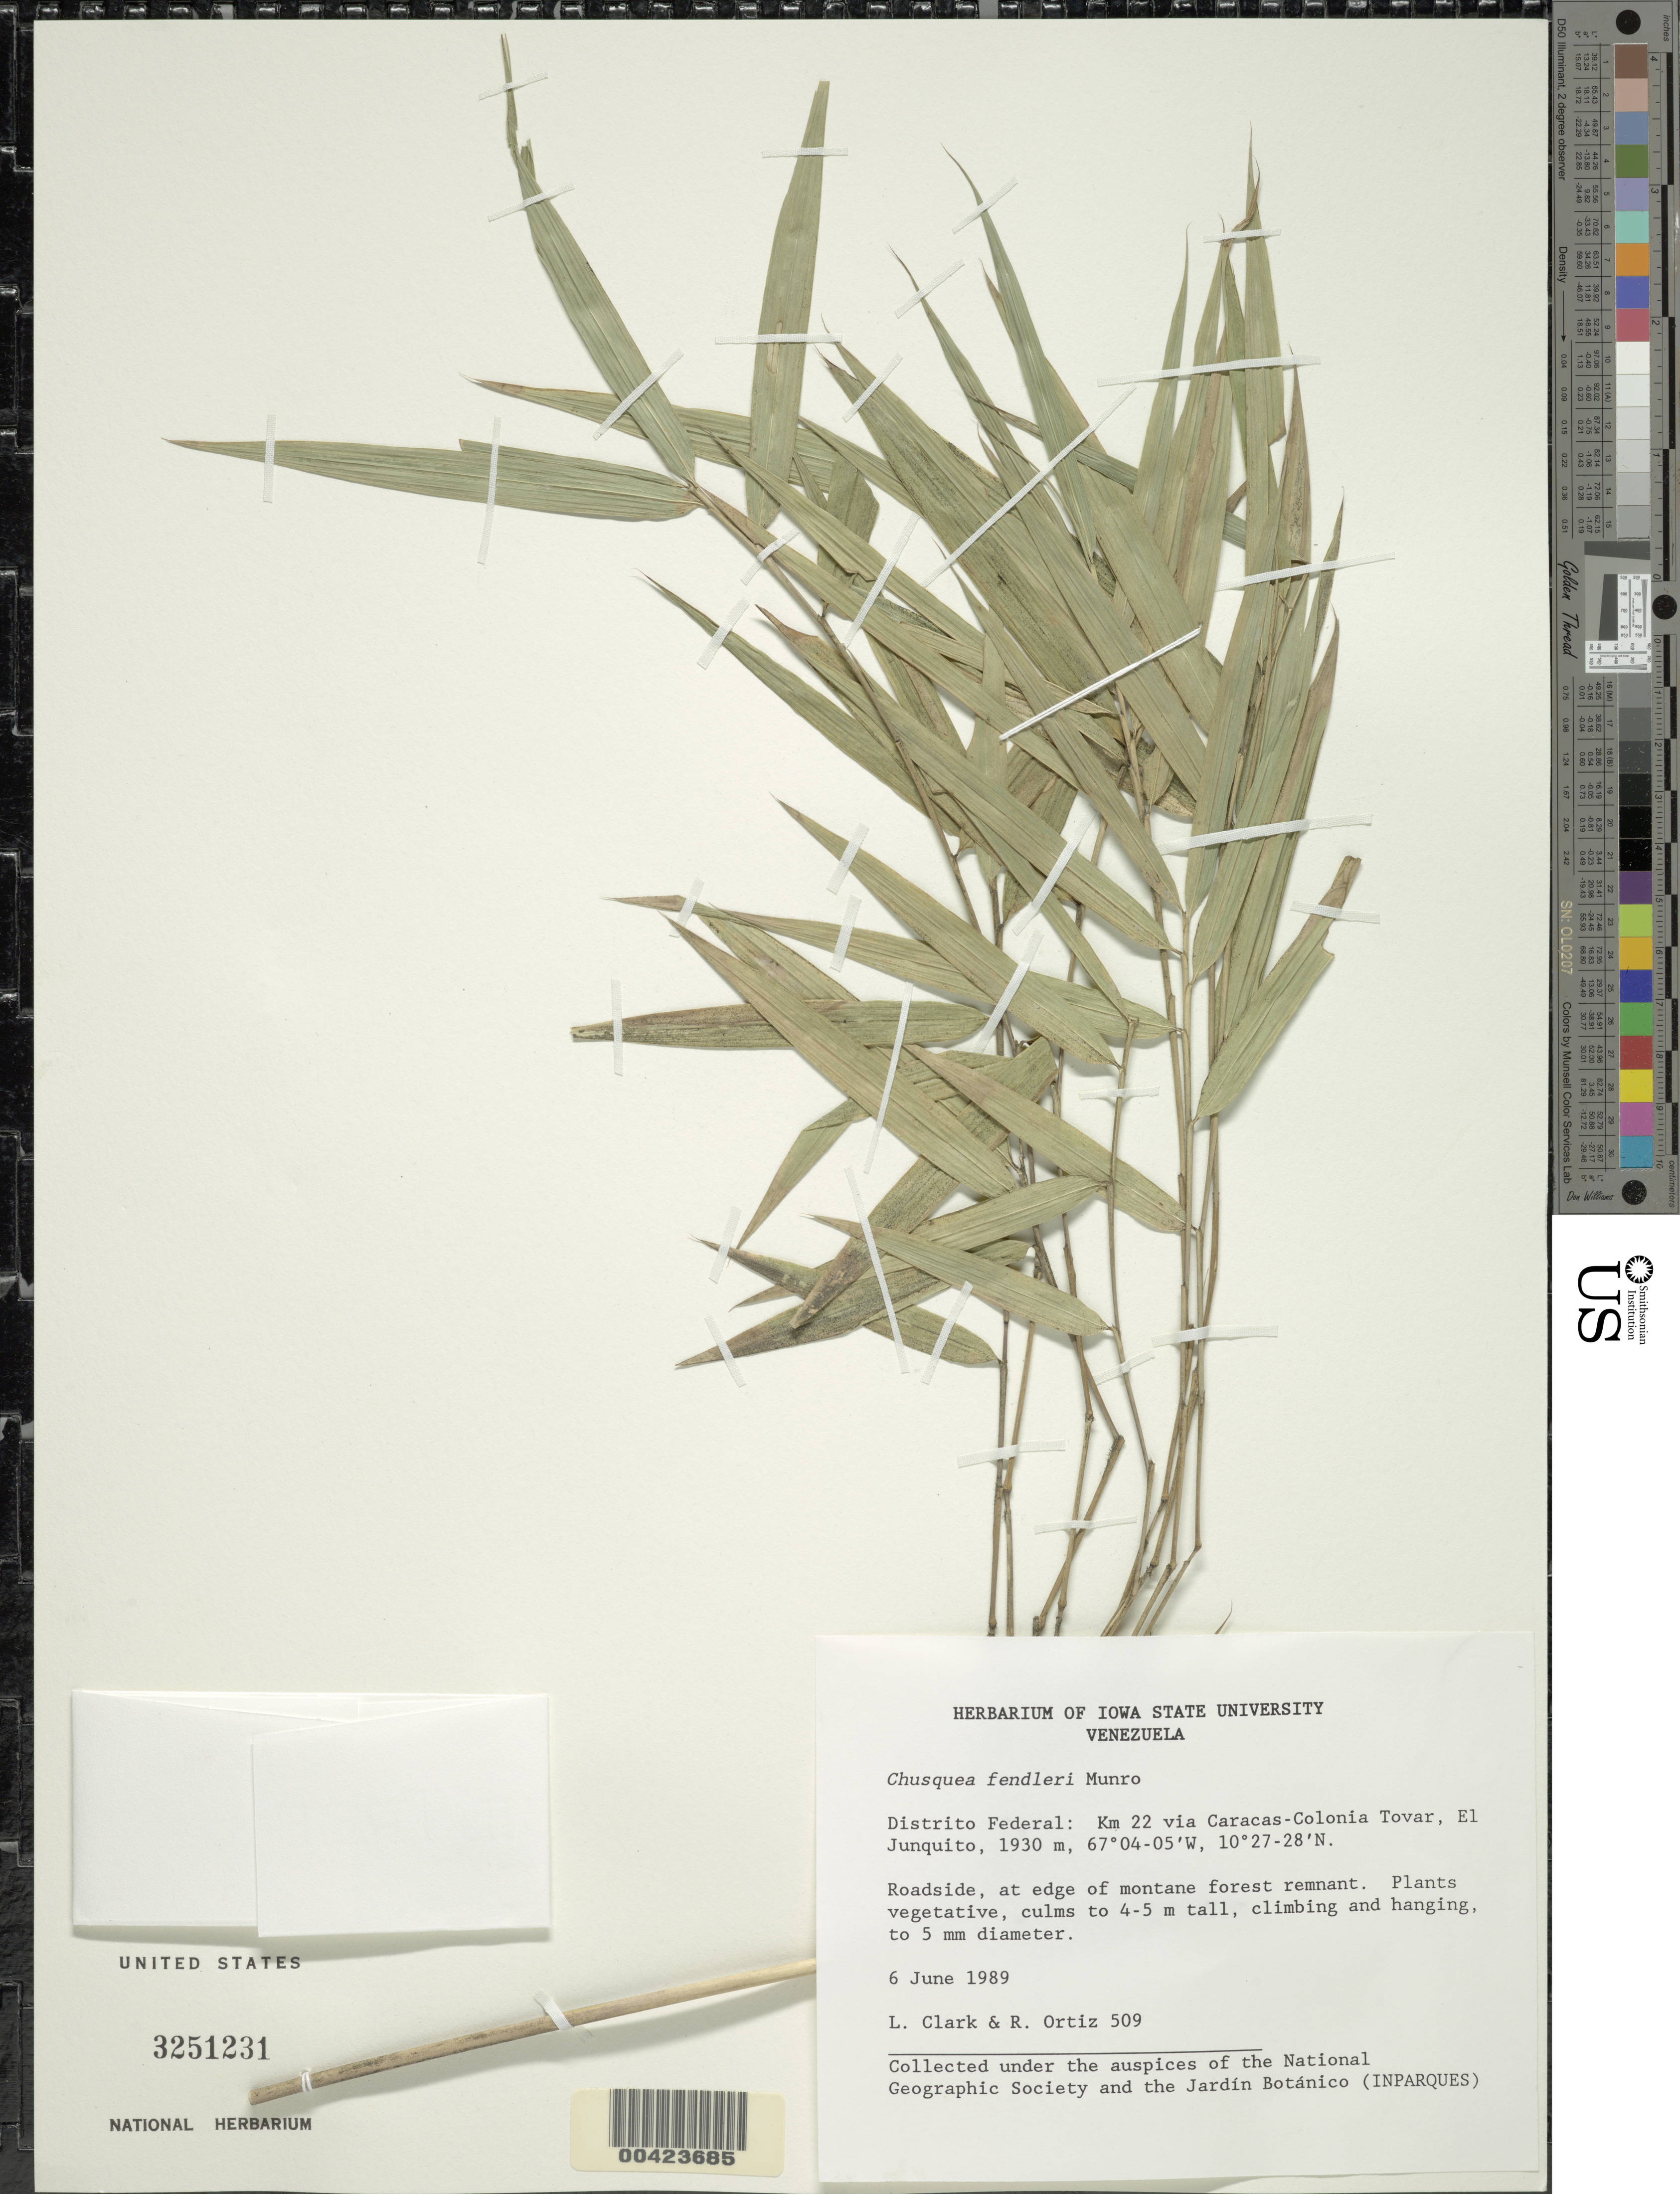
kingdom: Plantae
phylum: Tracheophyta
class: Liliopsida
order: Poales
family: Poaceae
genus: Chusquea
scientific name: Chusquea fendleri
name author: Munro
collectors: L. G. Clark & R. del C. Ortiz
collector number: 509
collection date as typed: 06 Jun 1989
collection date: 1989-06-06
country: Venezuela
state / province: Distrito Federal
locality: El junquito; km 22 via caracas - colonia tovar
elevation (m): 1930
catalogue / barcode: US 3251231